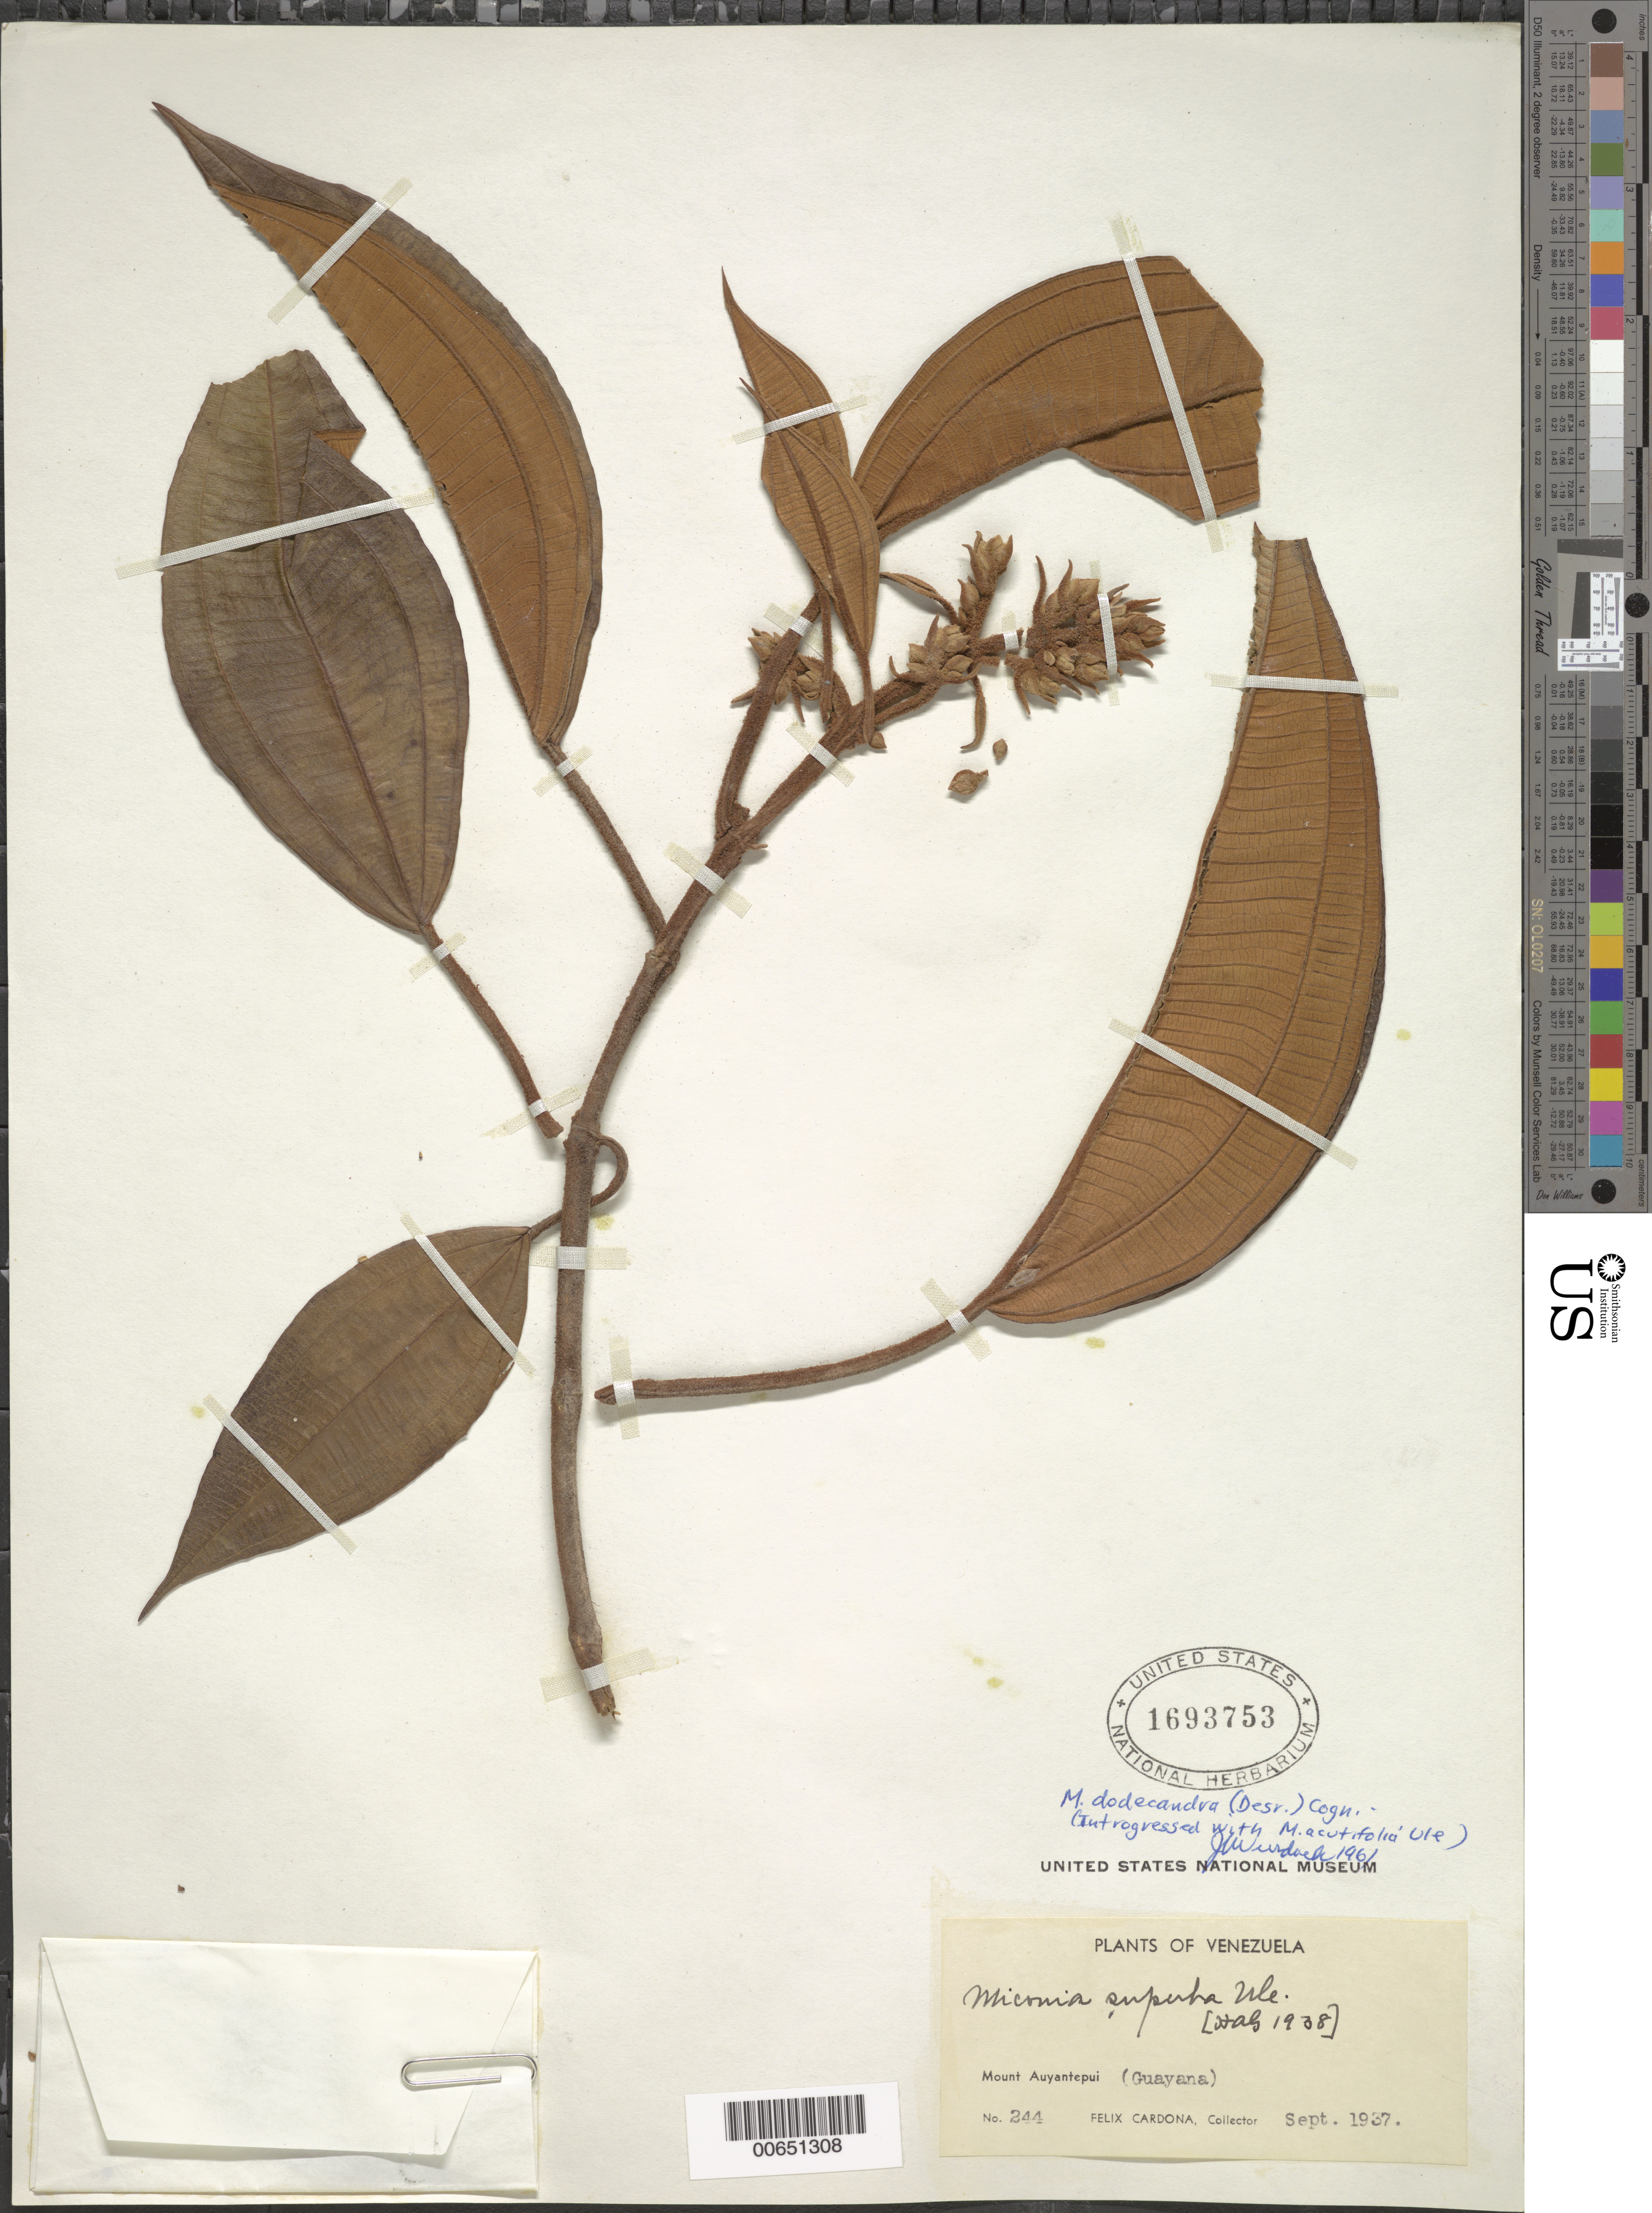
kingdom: Plantae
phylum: Tracheophyta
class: Magnoliopsida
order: Myrtales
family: Melastomataceae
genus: Miconia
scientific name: Miconia dodecandra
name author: Cogn.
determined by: Wurdack, John J., (US), US (UNITED STATES)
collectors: F. Cardona Puig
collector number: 244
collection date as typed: Sep-37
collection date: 1937-09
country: Venezuela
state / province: Bolívar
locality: Cerro Auyantepuí, Alto Caroní, Guayana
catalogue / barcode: US 1693753